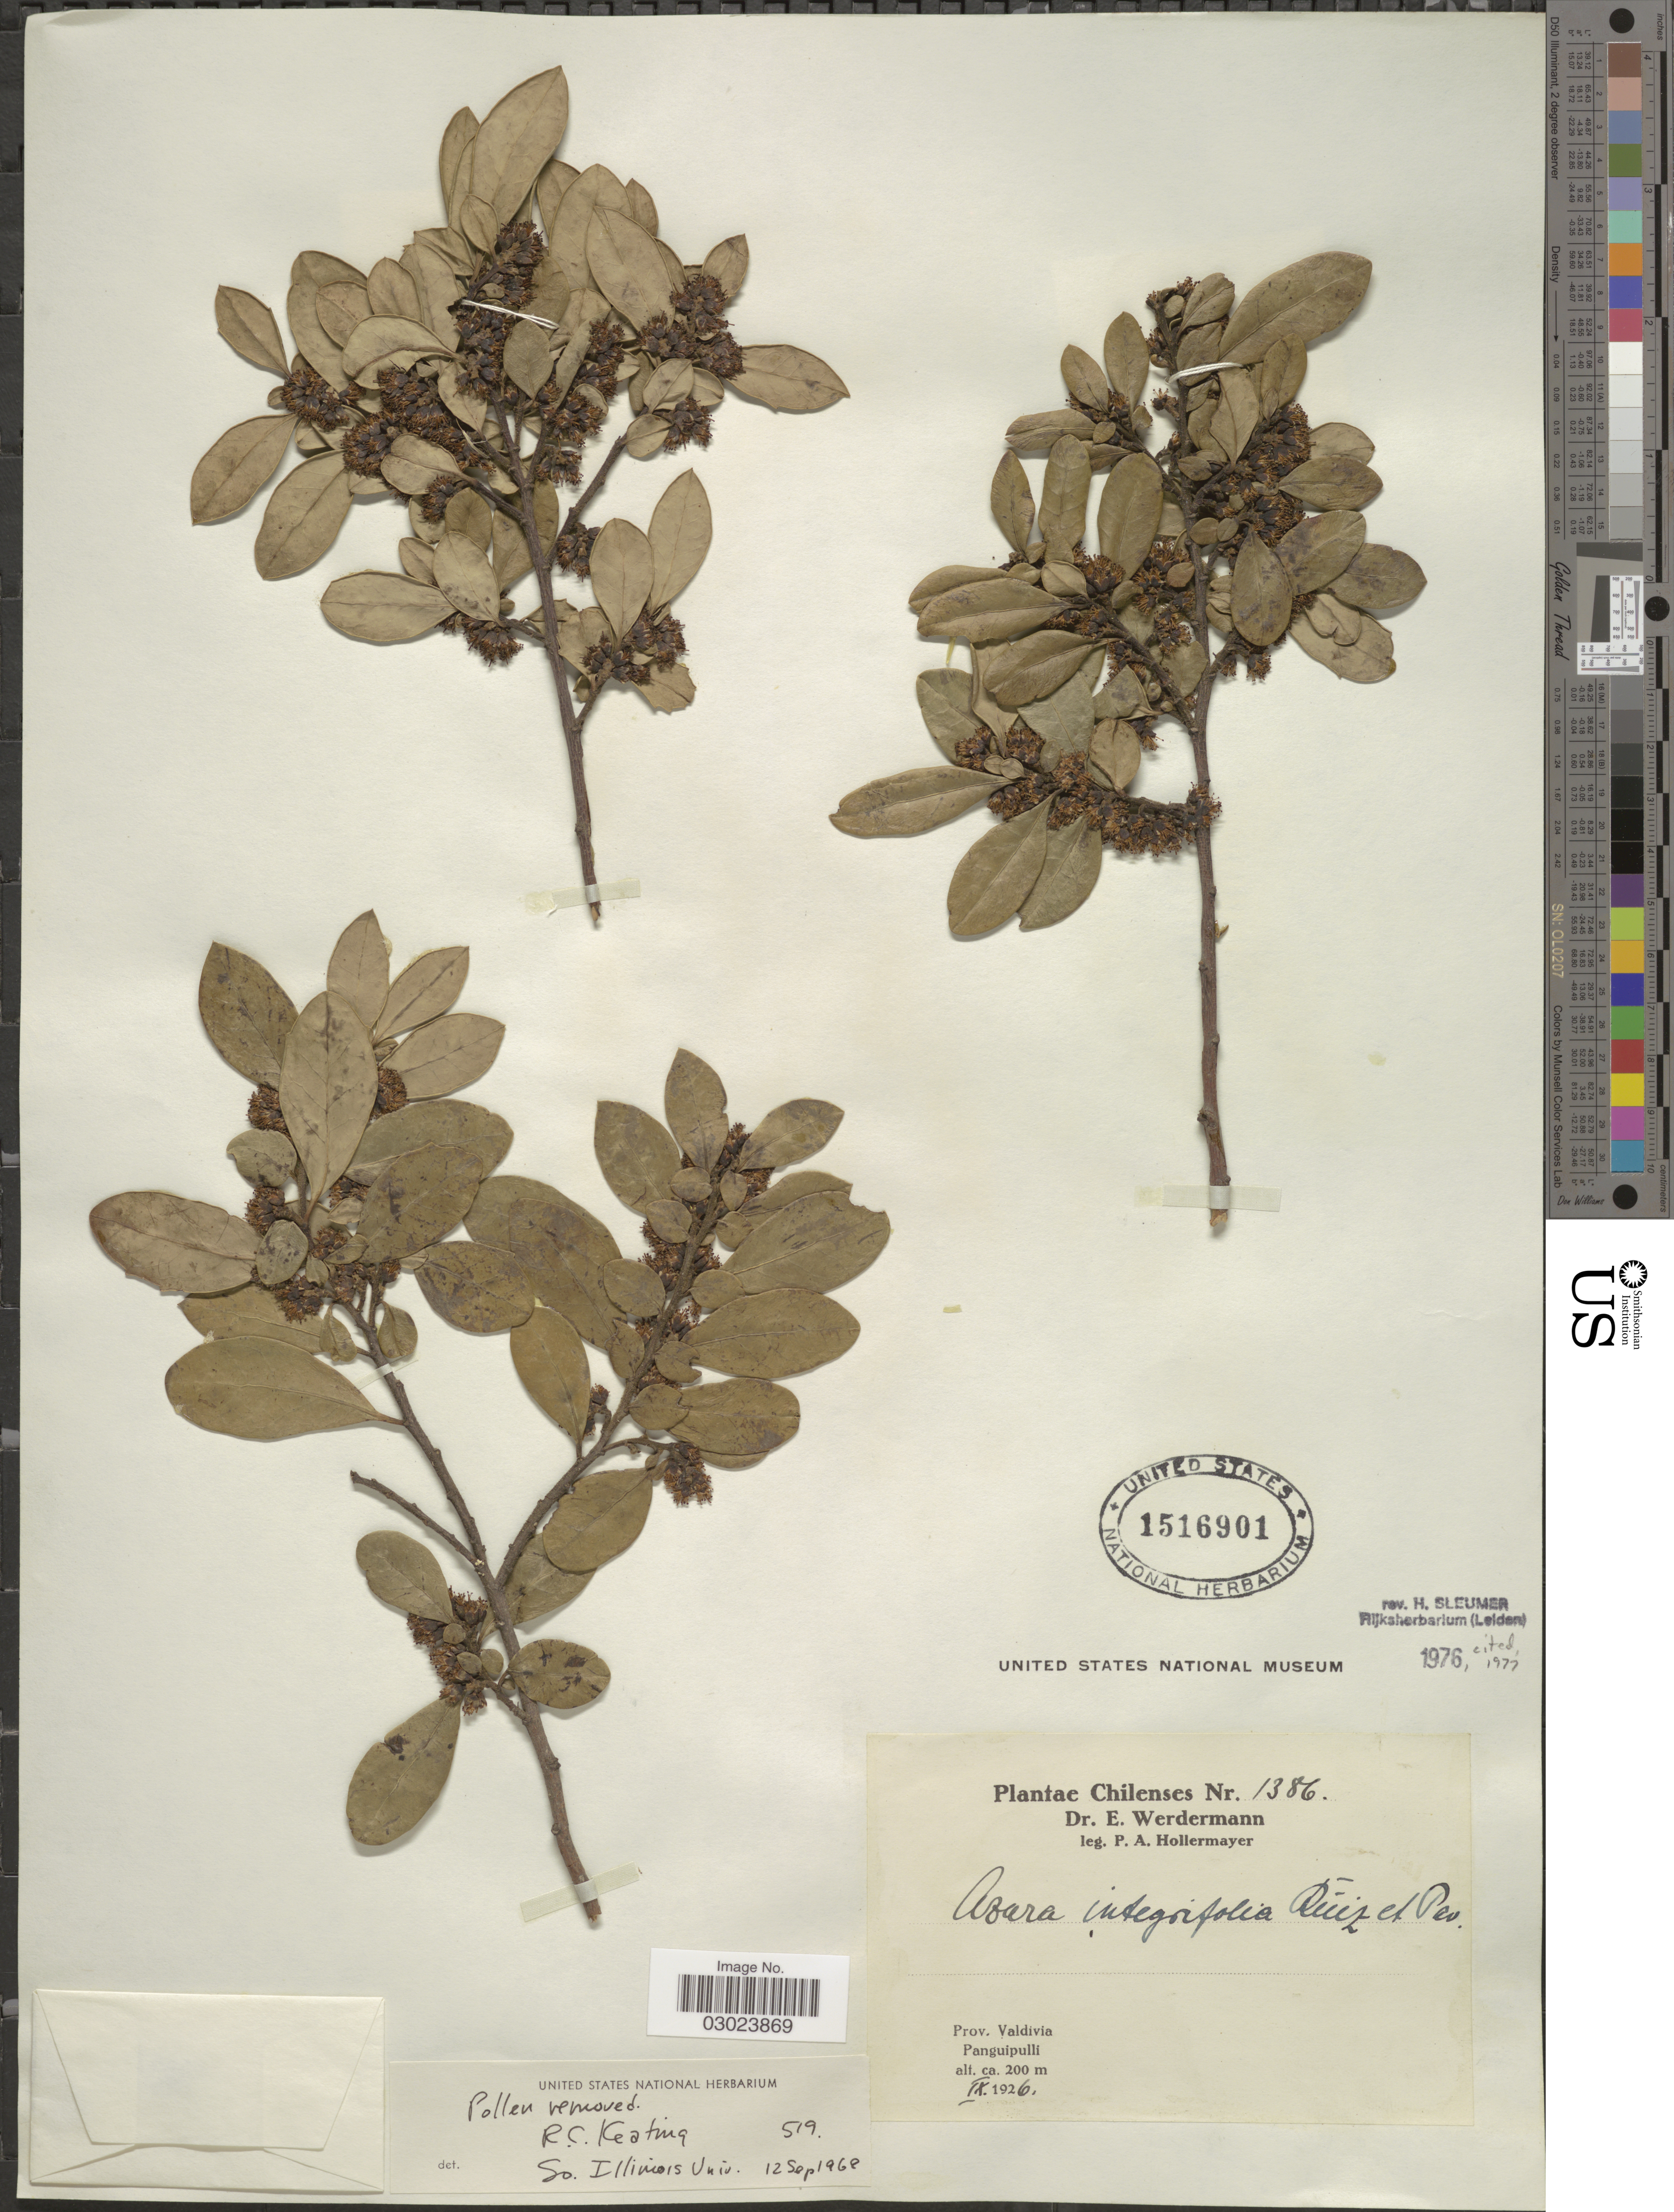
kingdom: Plantae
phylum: Tracheophyta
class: Magnoliopsida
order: Malpighiales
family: Salicaceae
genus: Azara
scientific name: Azara integrifolia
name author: Ruiz & Pav.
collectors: P. Hollermayer & E. Werdermann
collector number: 1386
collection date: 1926-09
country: Chile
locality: Prov. Valdivia. Panguipulli.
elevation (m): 200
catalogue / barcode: US 1516901